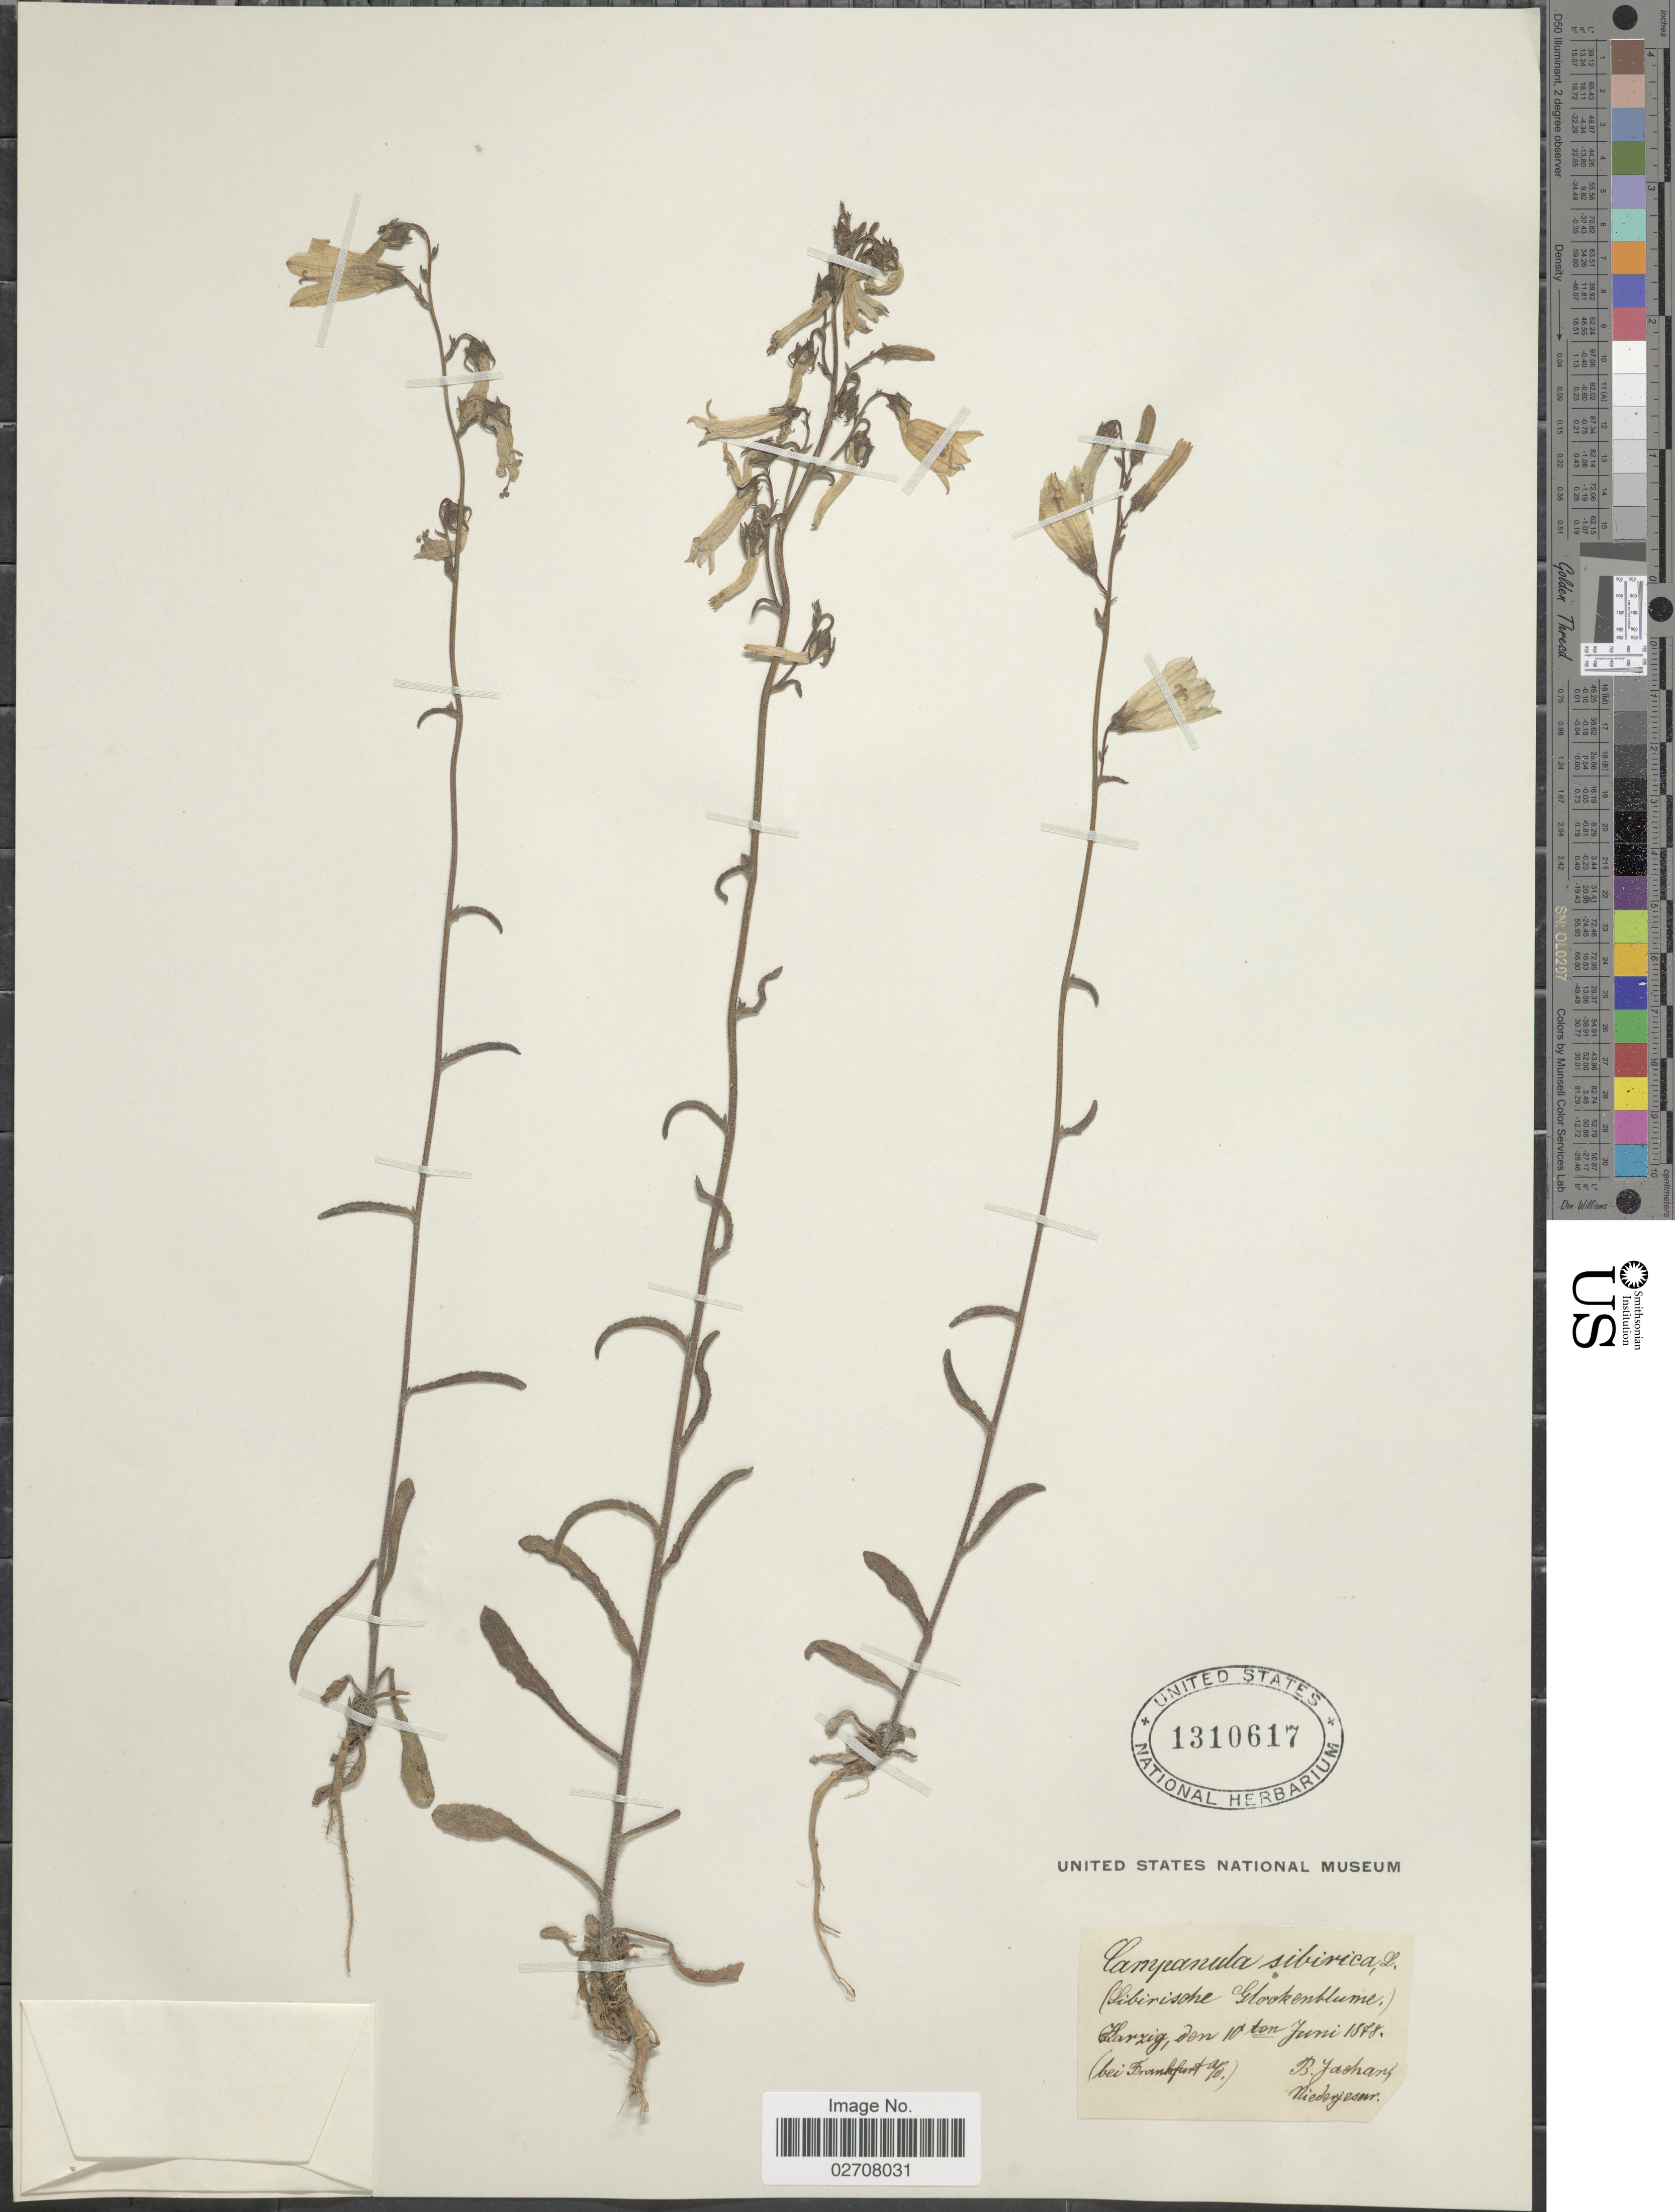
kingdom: Plantae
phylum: Tracheophyta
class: Magnoliopsida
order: Asterales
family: Campanulaceae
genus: Campanula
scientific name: Campanula sibirica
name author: L.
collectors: B. Jachan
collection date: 1878-06-10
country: Germany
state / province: Hesse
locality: Harzig, (bei Frankfurt)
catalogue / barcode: US 1310617